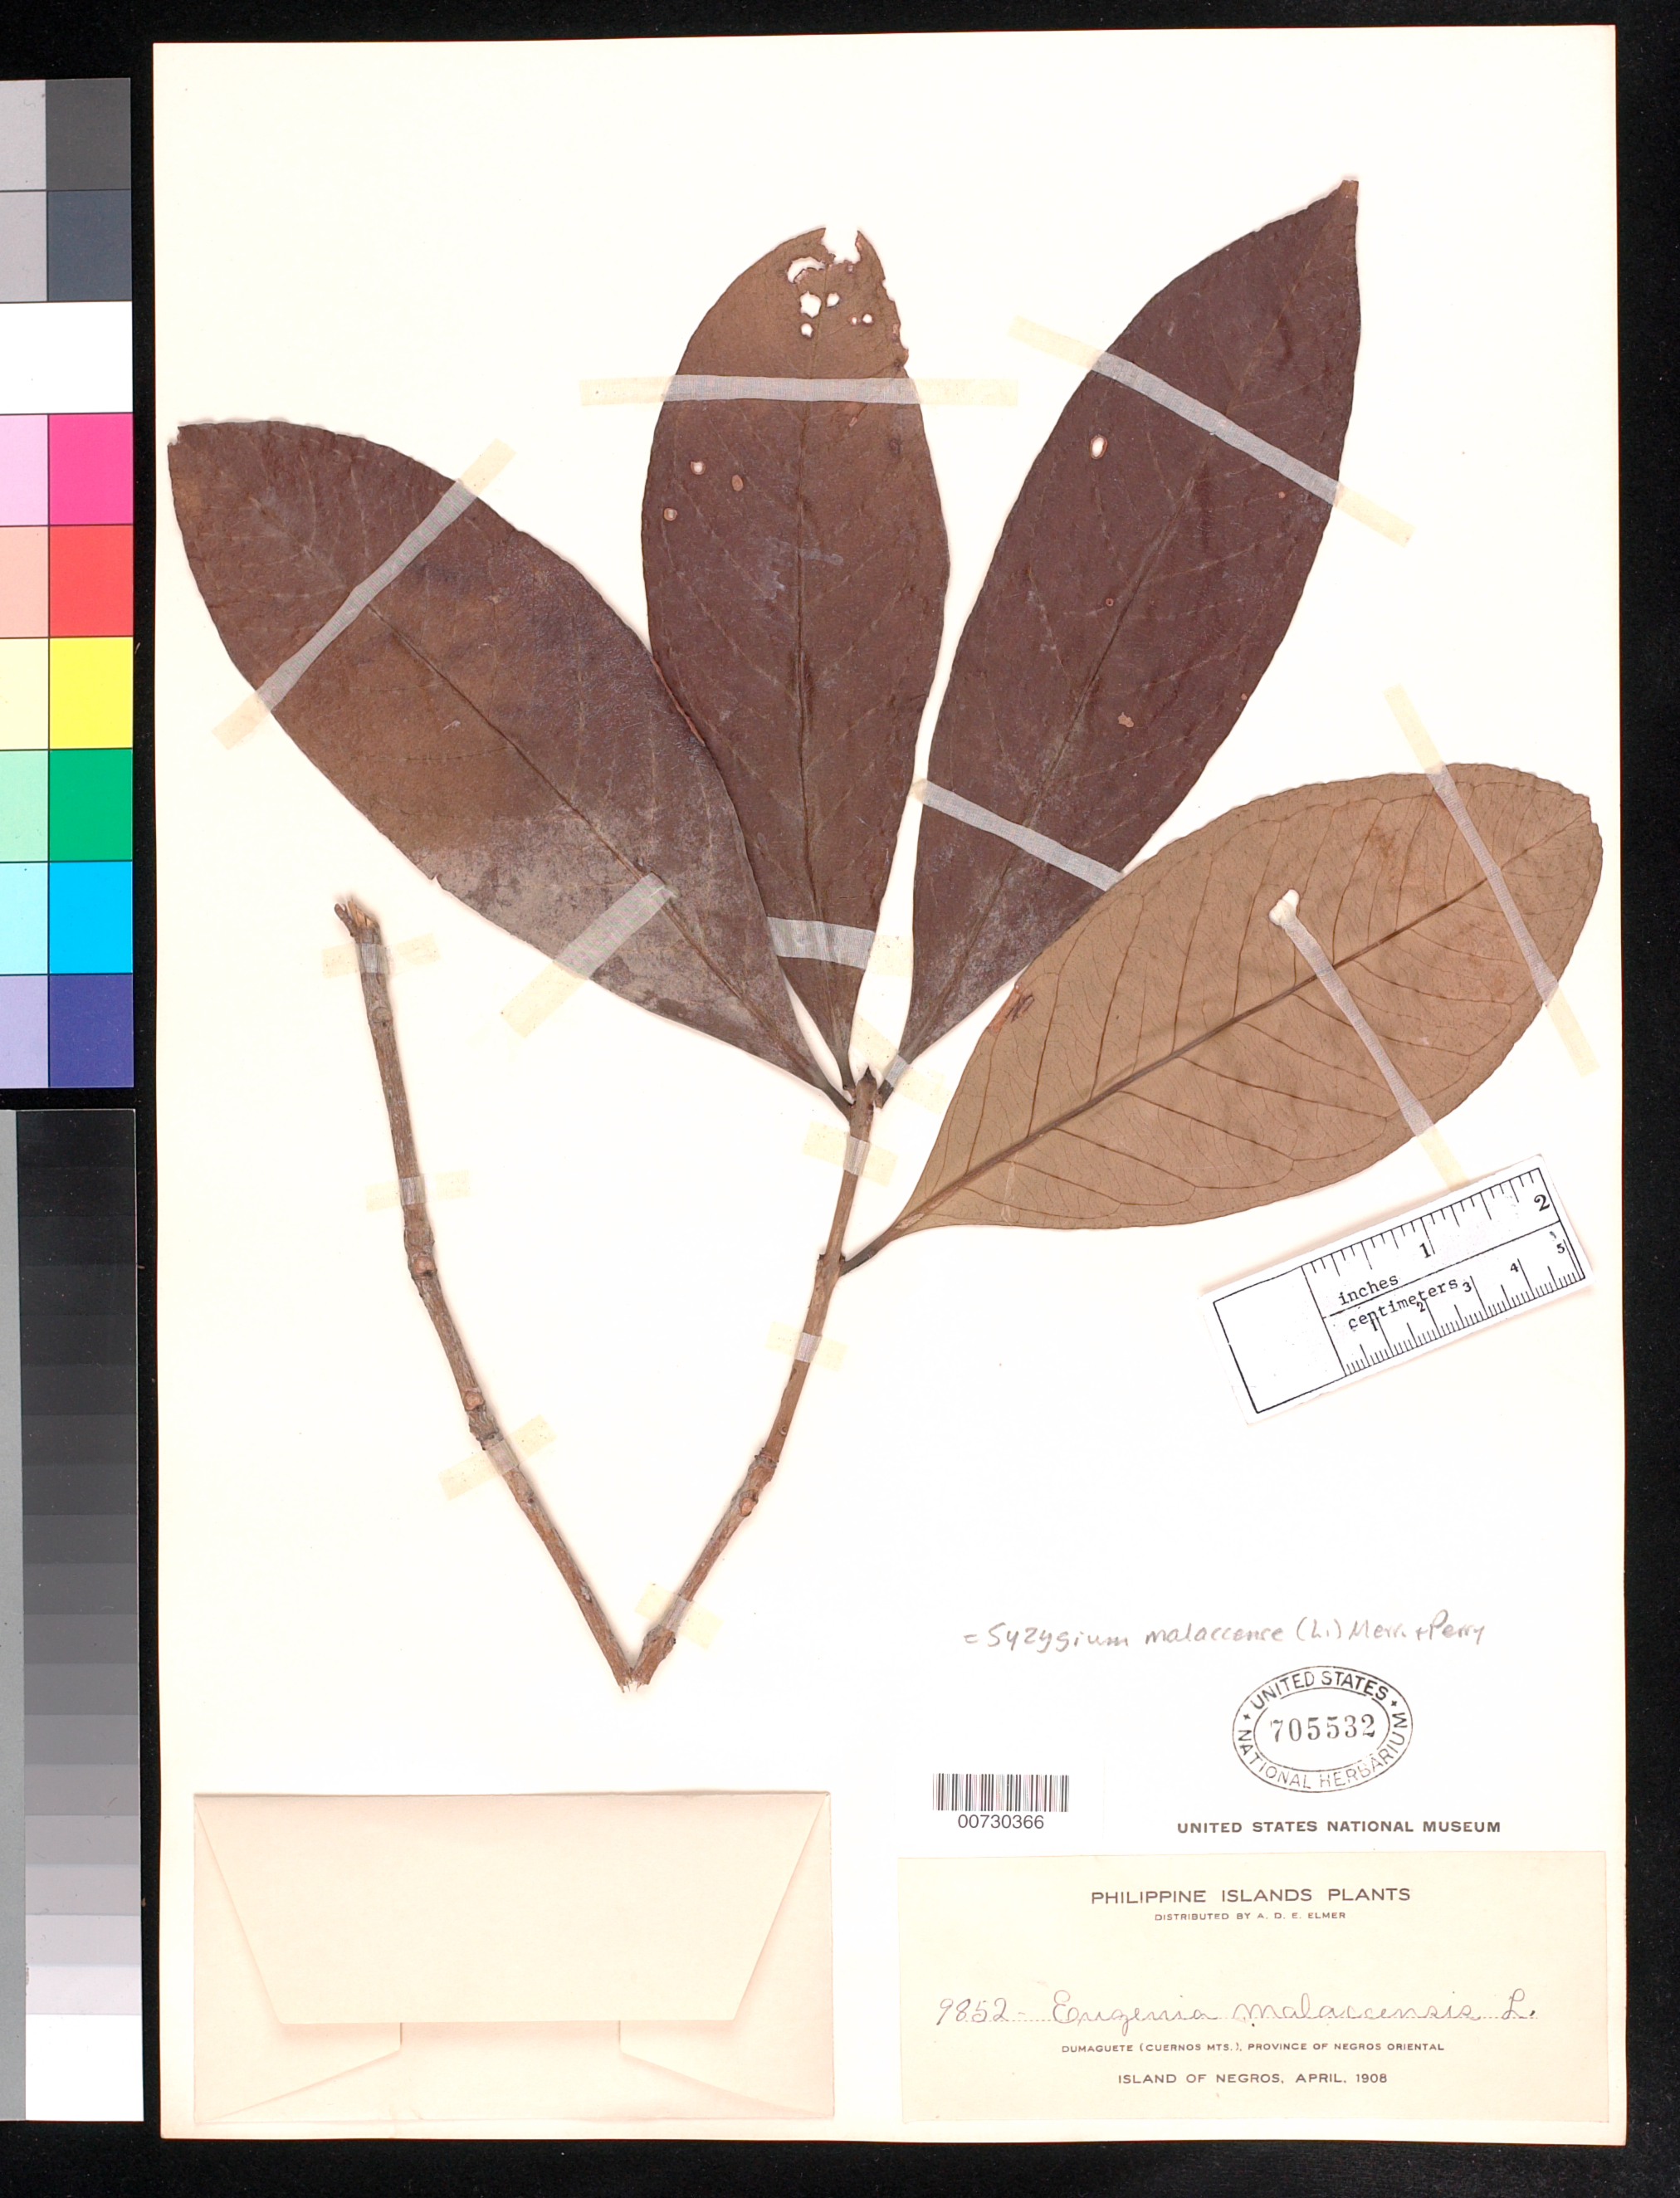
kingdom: Plantae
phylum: Tracheophyta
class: Magnoliopsida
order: Myrtales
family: Myrtaceae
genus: Syzygium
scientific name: Syzygium malaccense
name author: (L.) Merr. & L.M. Perry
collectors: A. D. E. Elmer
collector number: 9852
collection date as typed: Apr 1908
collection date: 1908-04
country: Philippines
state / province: Central Visayas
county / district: Negros Oriental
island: Negros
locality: Dumaguete, Cuernos Mts.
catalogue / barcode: US 705532